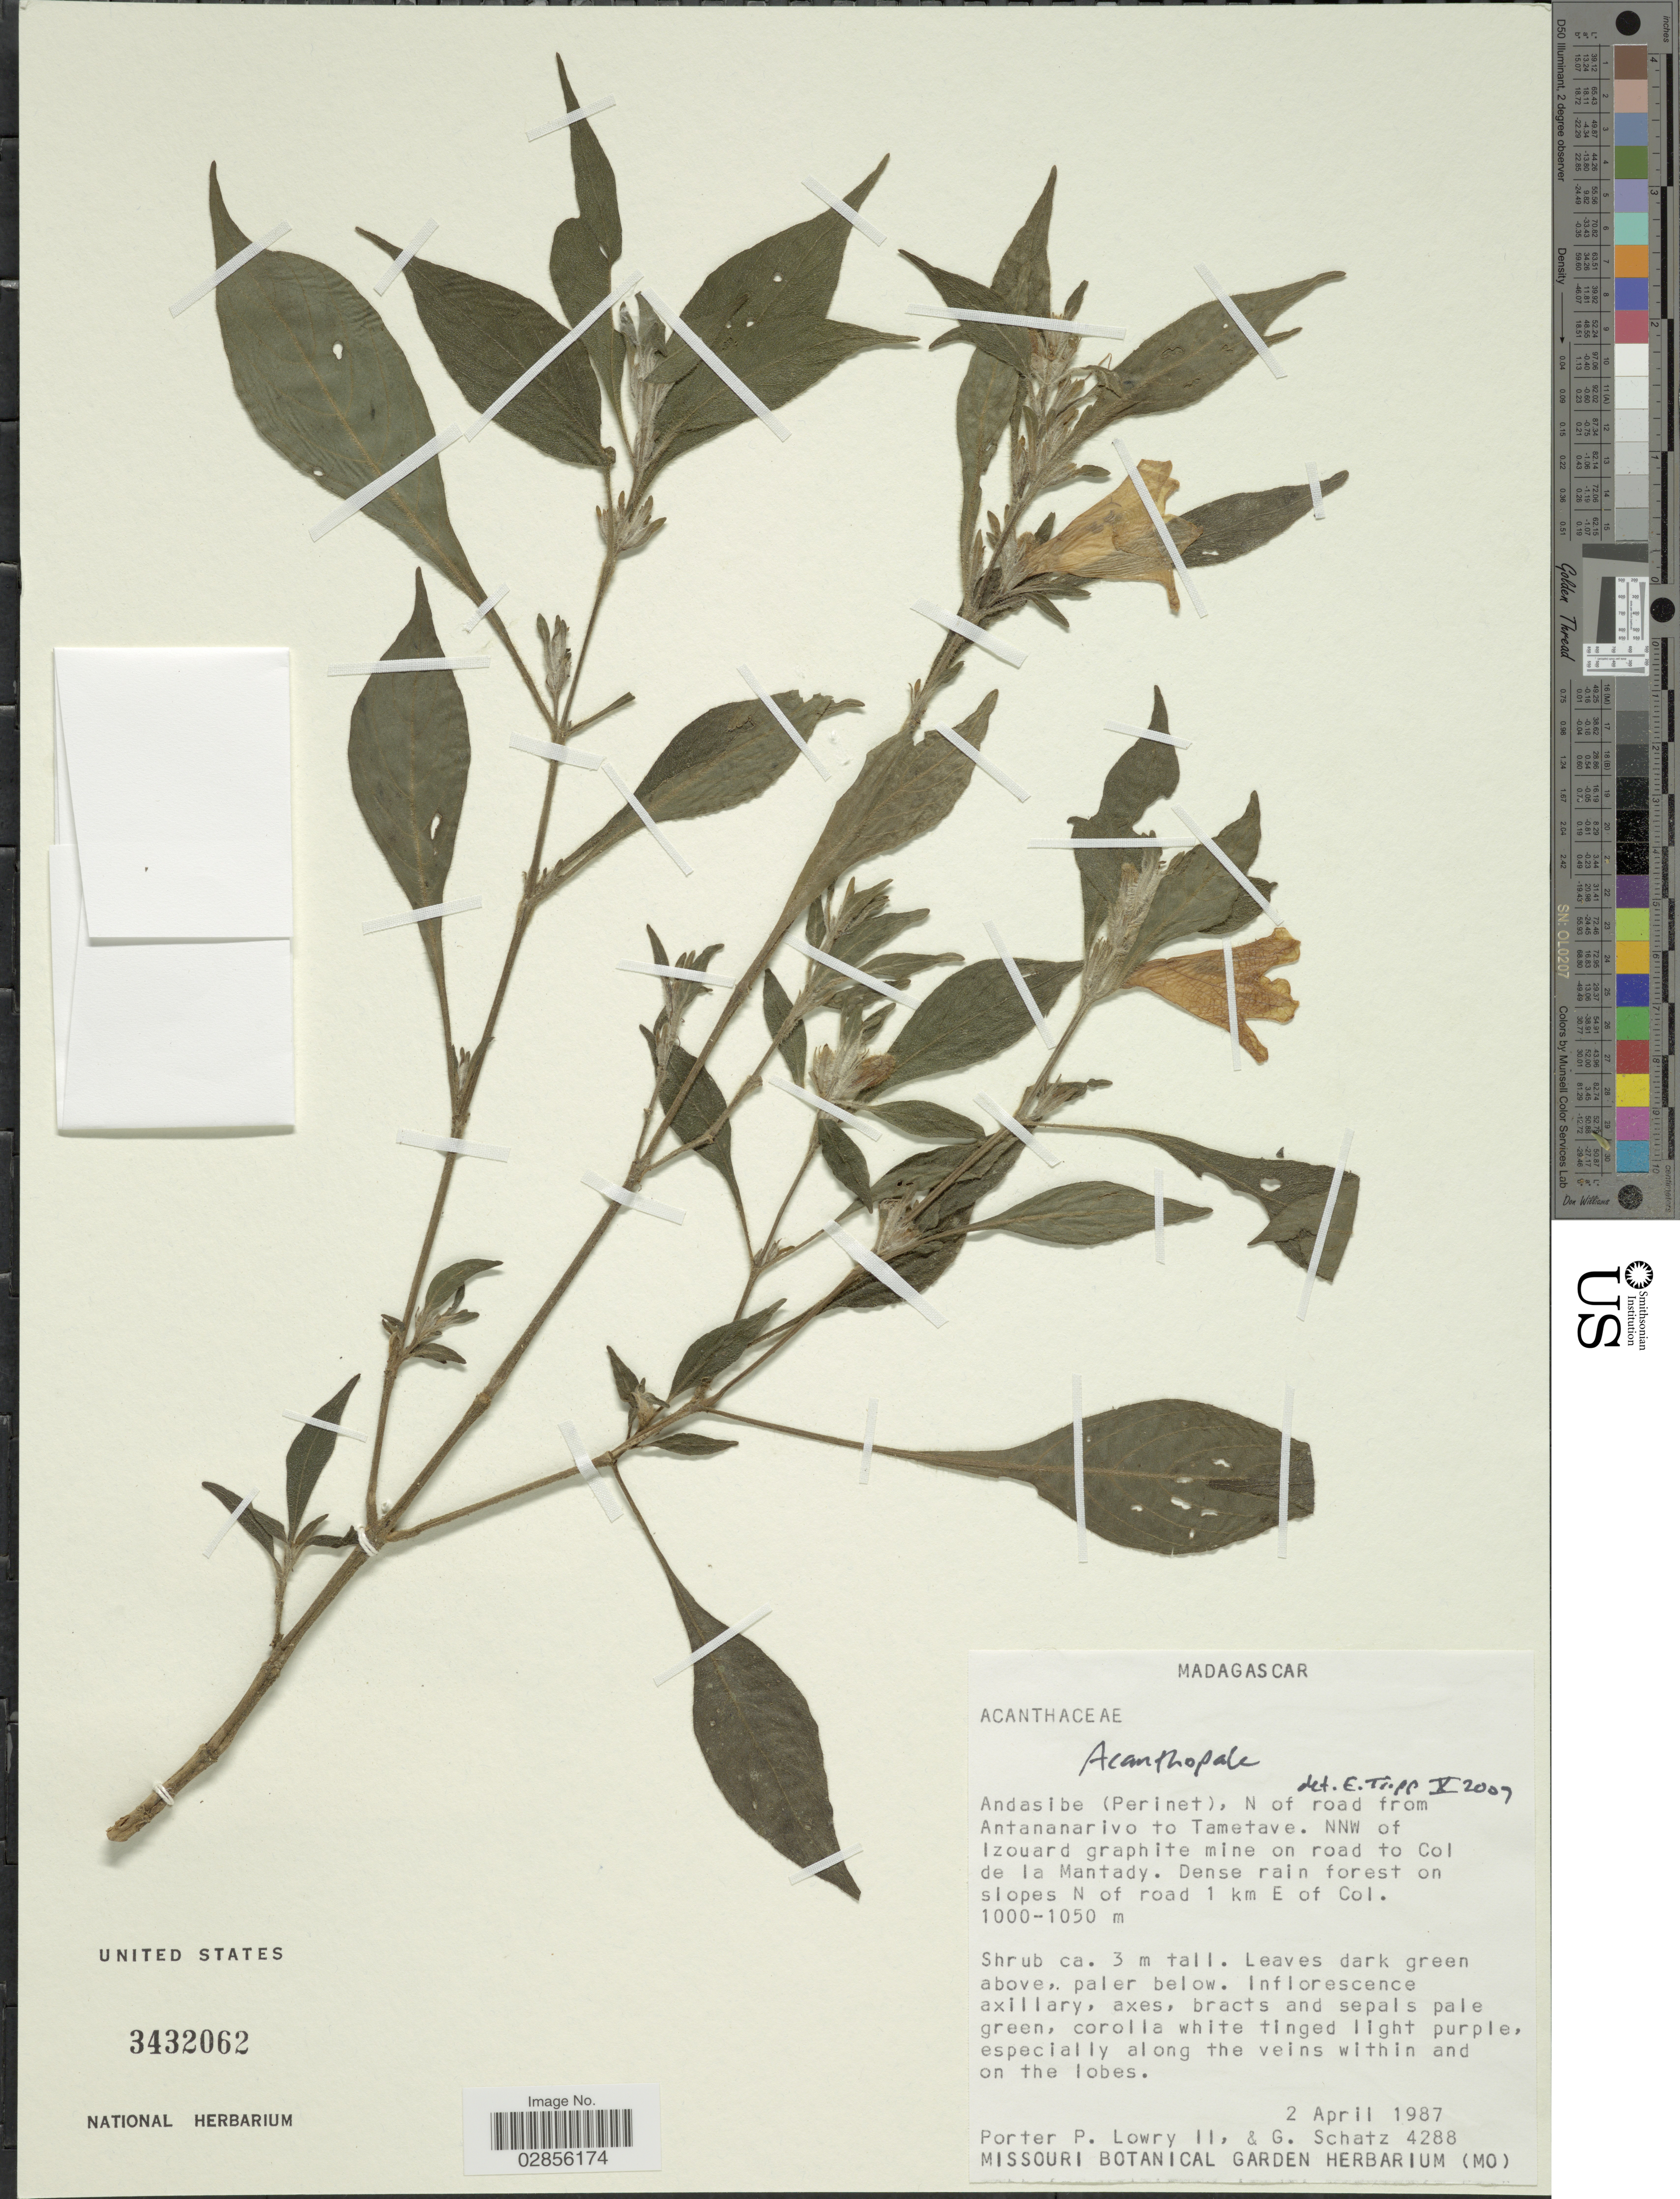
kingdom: Plantae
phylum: Tracheophyta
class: Magnoliopsida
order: Lamiales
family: Acanthaceae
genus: Acanthopale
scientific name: Acanthopale sp.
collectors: P. P. Lowry & G. C. Schatz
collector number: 4288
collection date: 1987-04-02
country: Madagascar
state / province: Alaotra Mangoro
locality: Andasibe (Perinet), N of road from Antananarivo to Tametave. NNW of Izouard graphite mine on road to Col de la Mantady. Dense rain forest on slopes of N of road 1 km E of Col.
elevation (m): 1000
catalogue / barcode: US 3432062